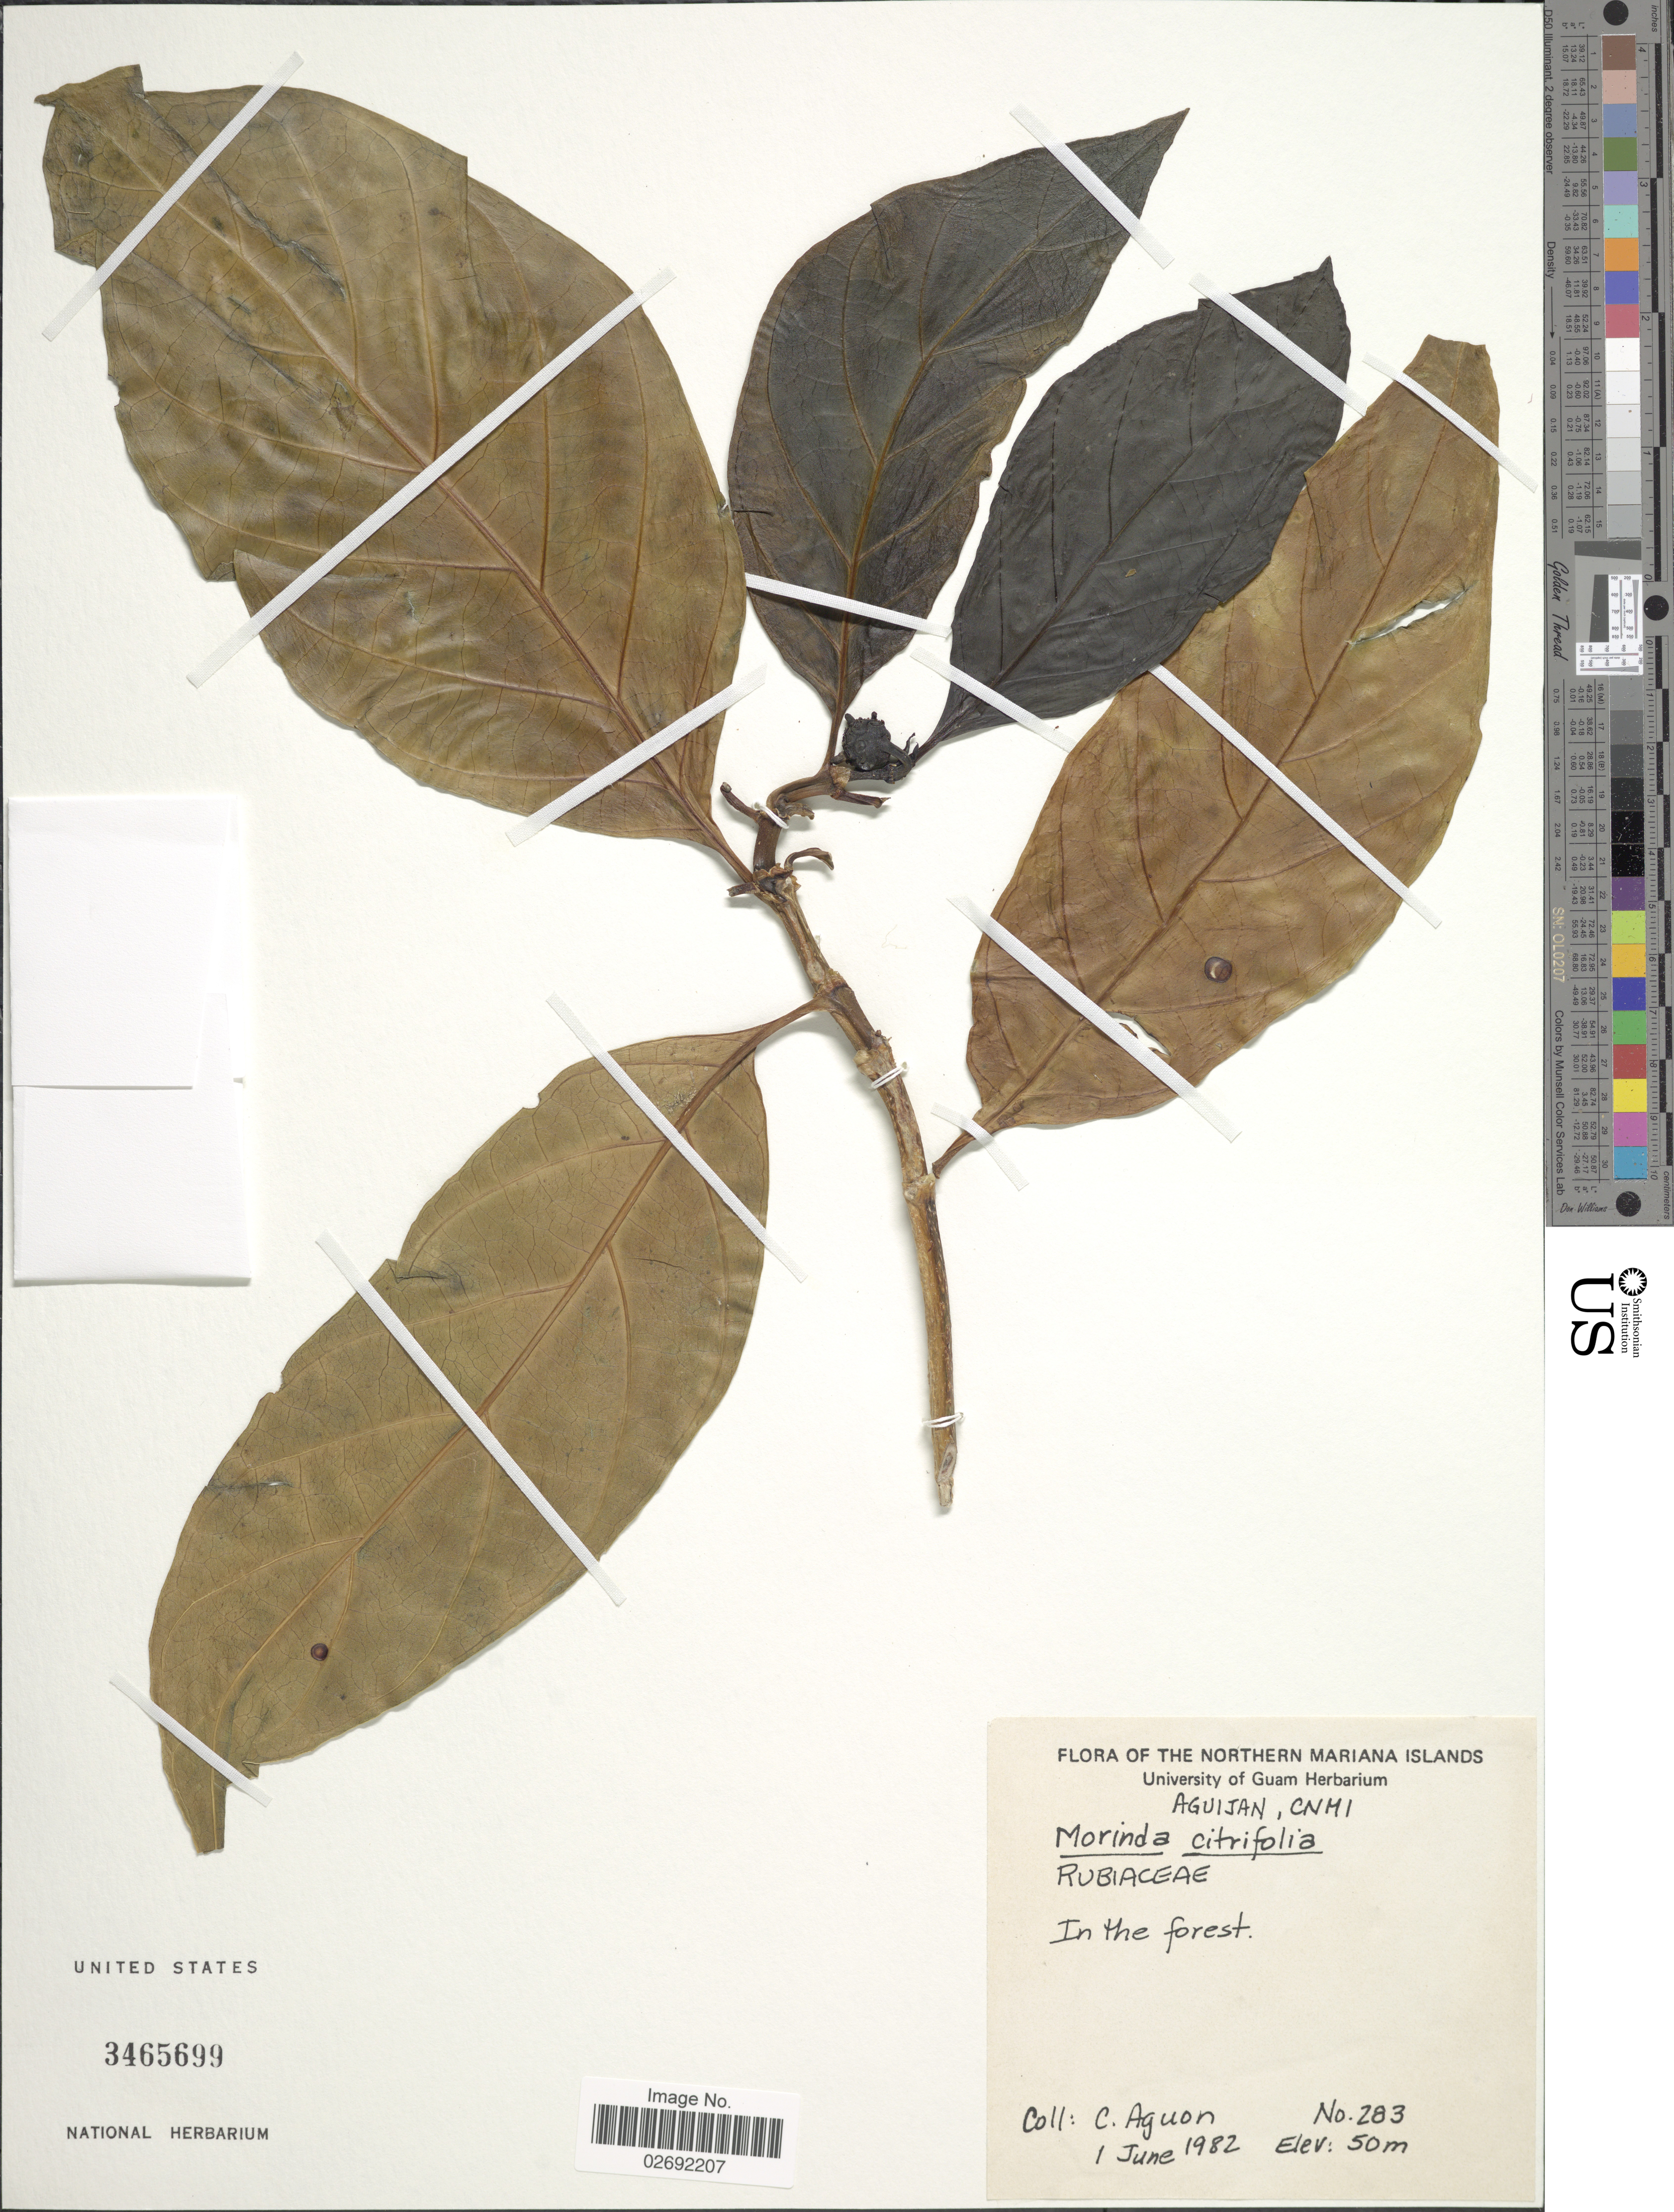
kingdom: Plantae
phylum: Tracheophyta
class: Magnoliopsida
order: Gentianales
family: Rubiaceae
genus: Morinda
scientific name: Morinda citrifolia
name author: L.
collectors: C. Aguon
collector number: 283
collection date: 1982-06-01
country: Northern Mariana Islands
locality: Aguijan, CNMI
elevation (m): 50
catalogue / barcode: US 3465699